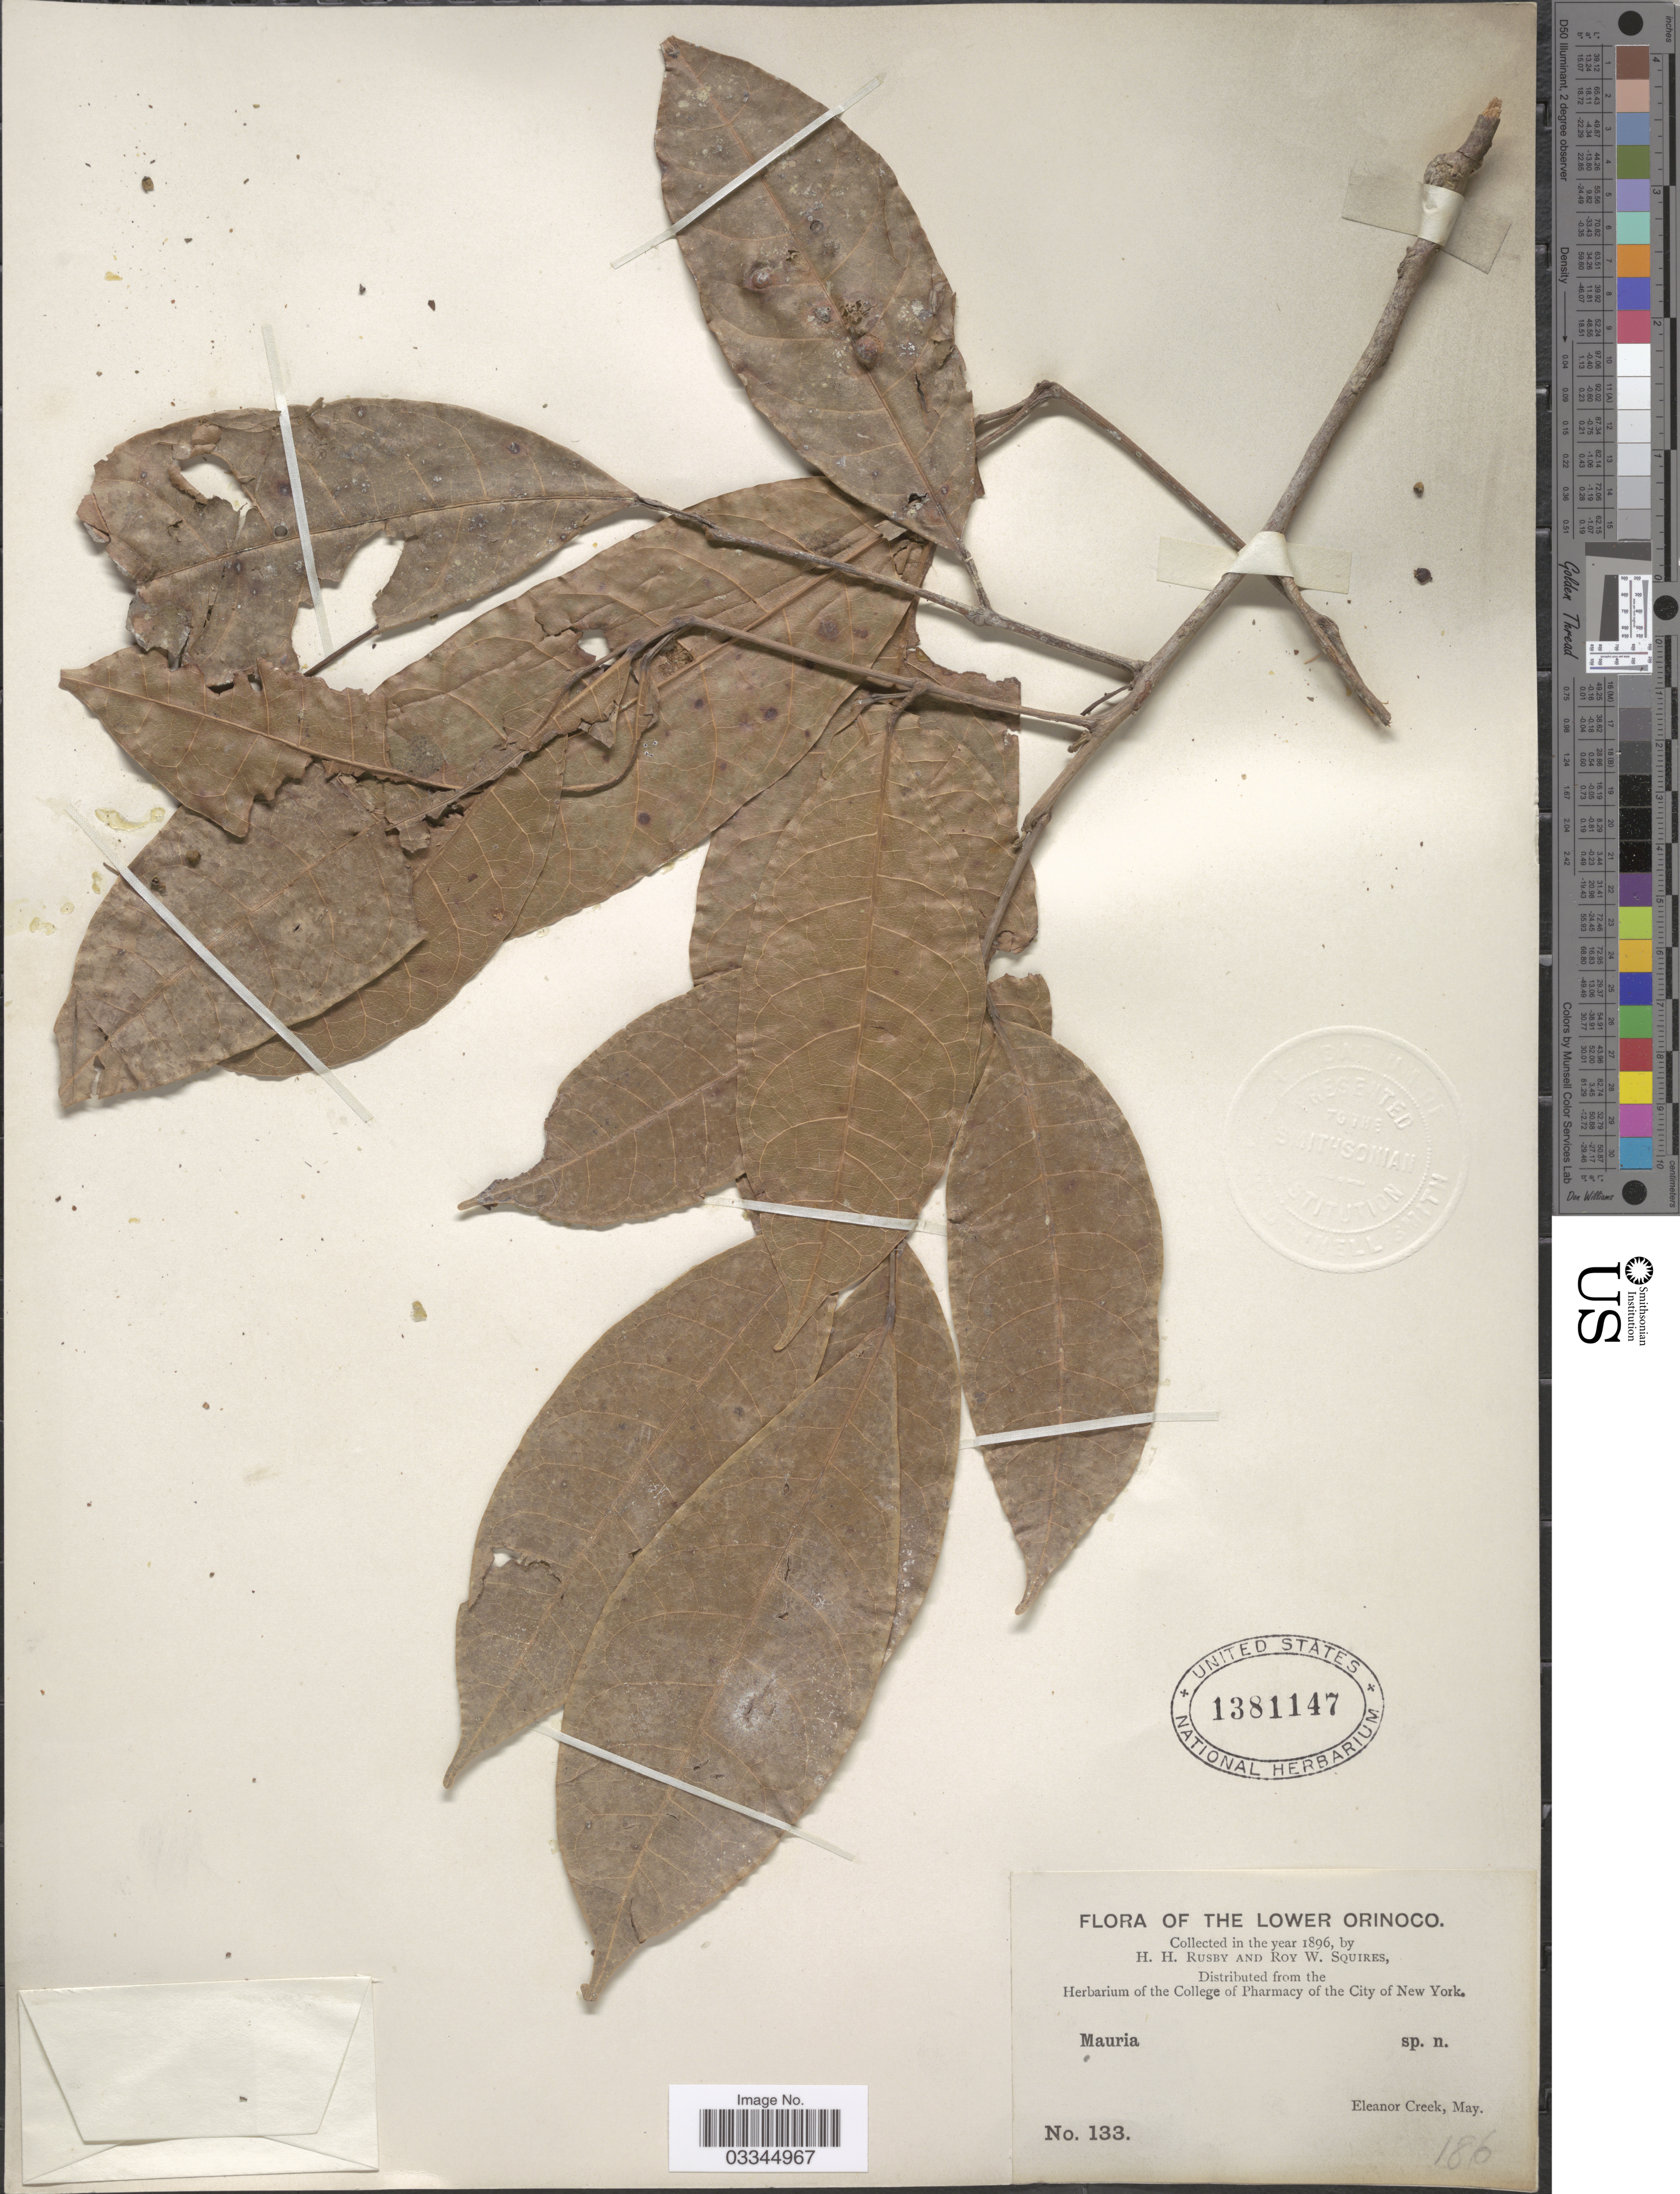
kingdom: Plantae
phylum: Tracheophyta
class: Magnoliopsida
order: Sapindales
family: Anacardiaceae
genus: Mauria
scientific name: Mauria sp.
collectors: H. H. Rusby & R. Squires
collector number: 133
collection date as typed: May 1896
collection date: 1896-05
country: Venezuela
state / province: Delta Amacuro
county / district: Antonio Díaz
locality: Lower Orinoco, Eleanor Creek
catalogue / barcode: US 1381147